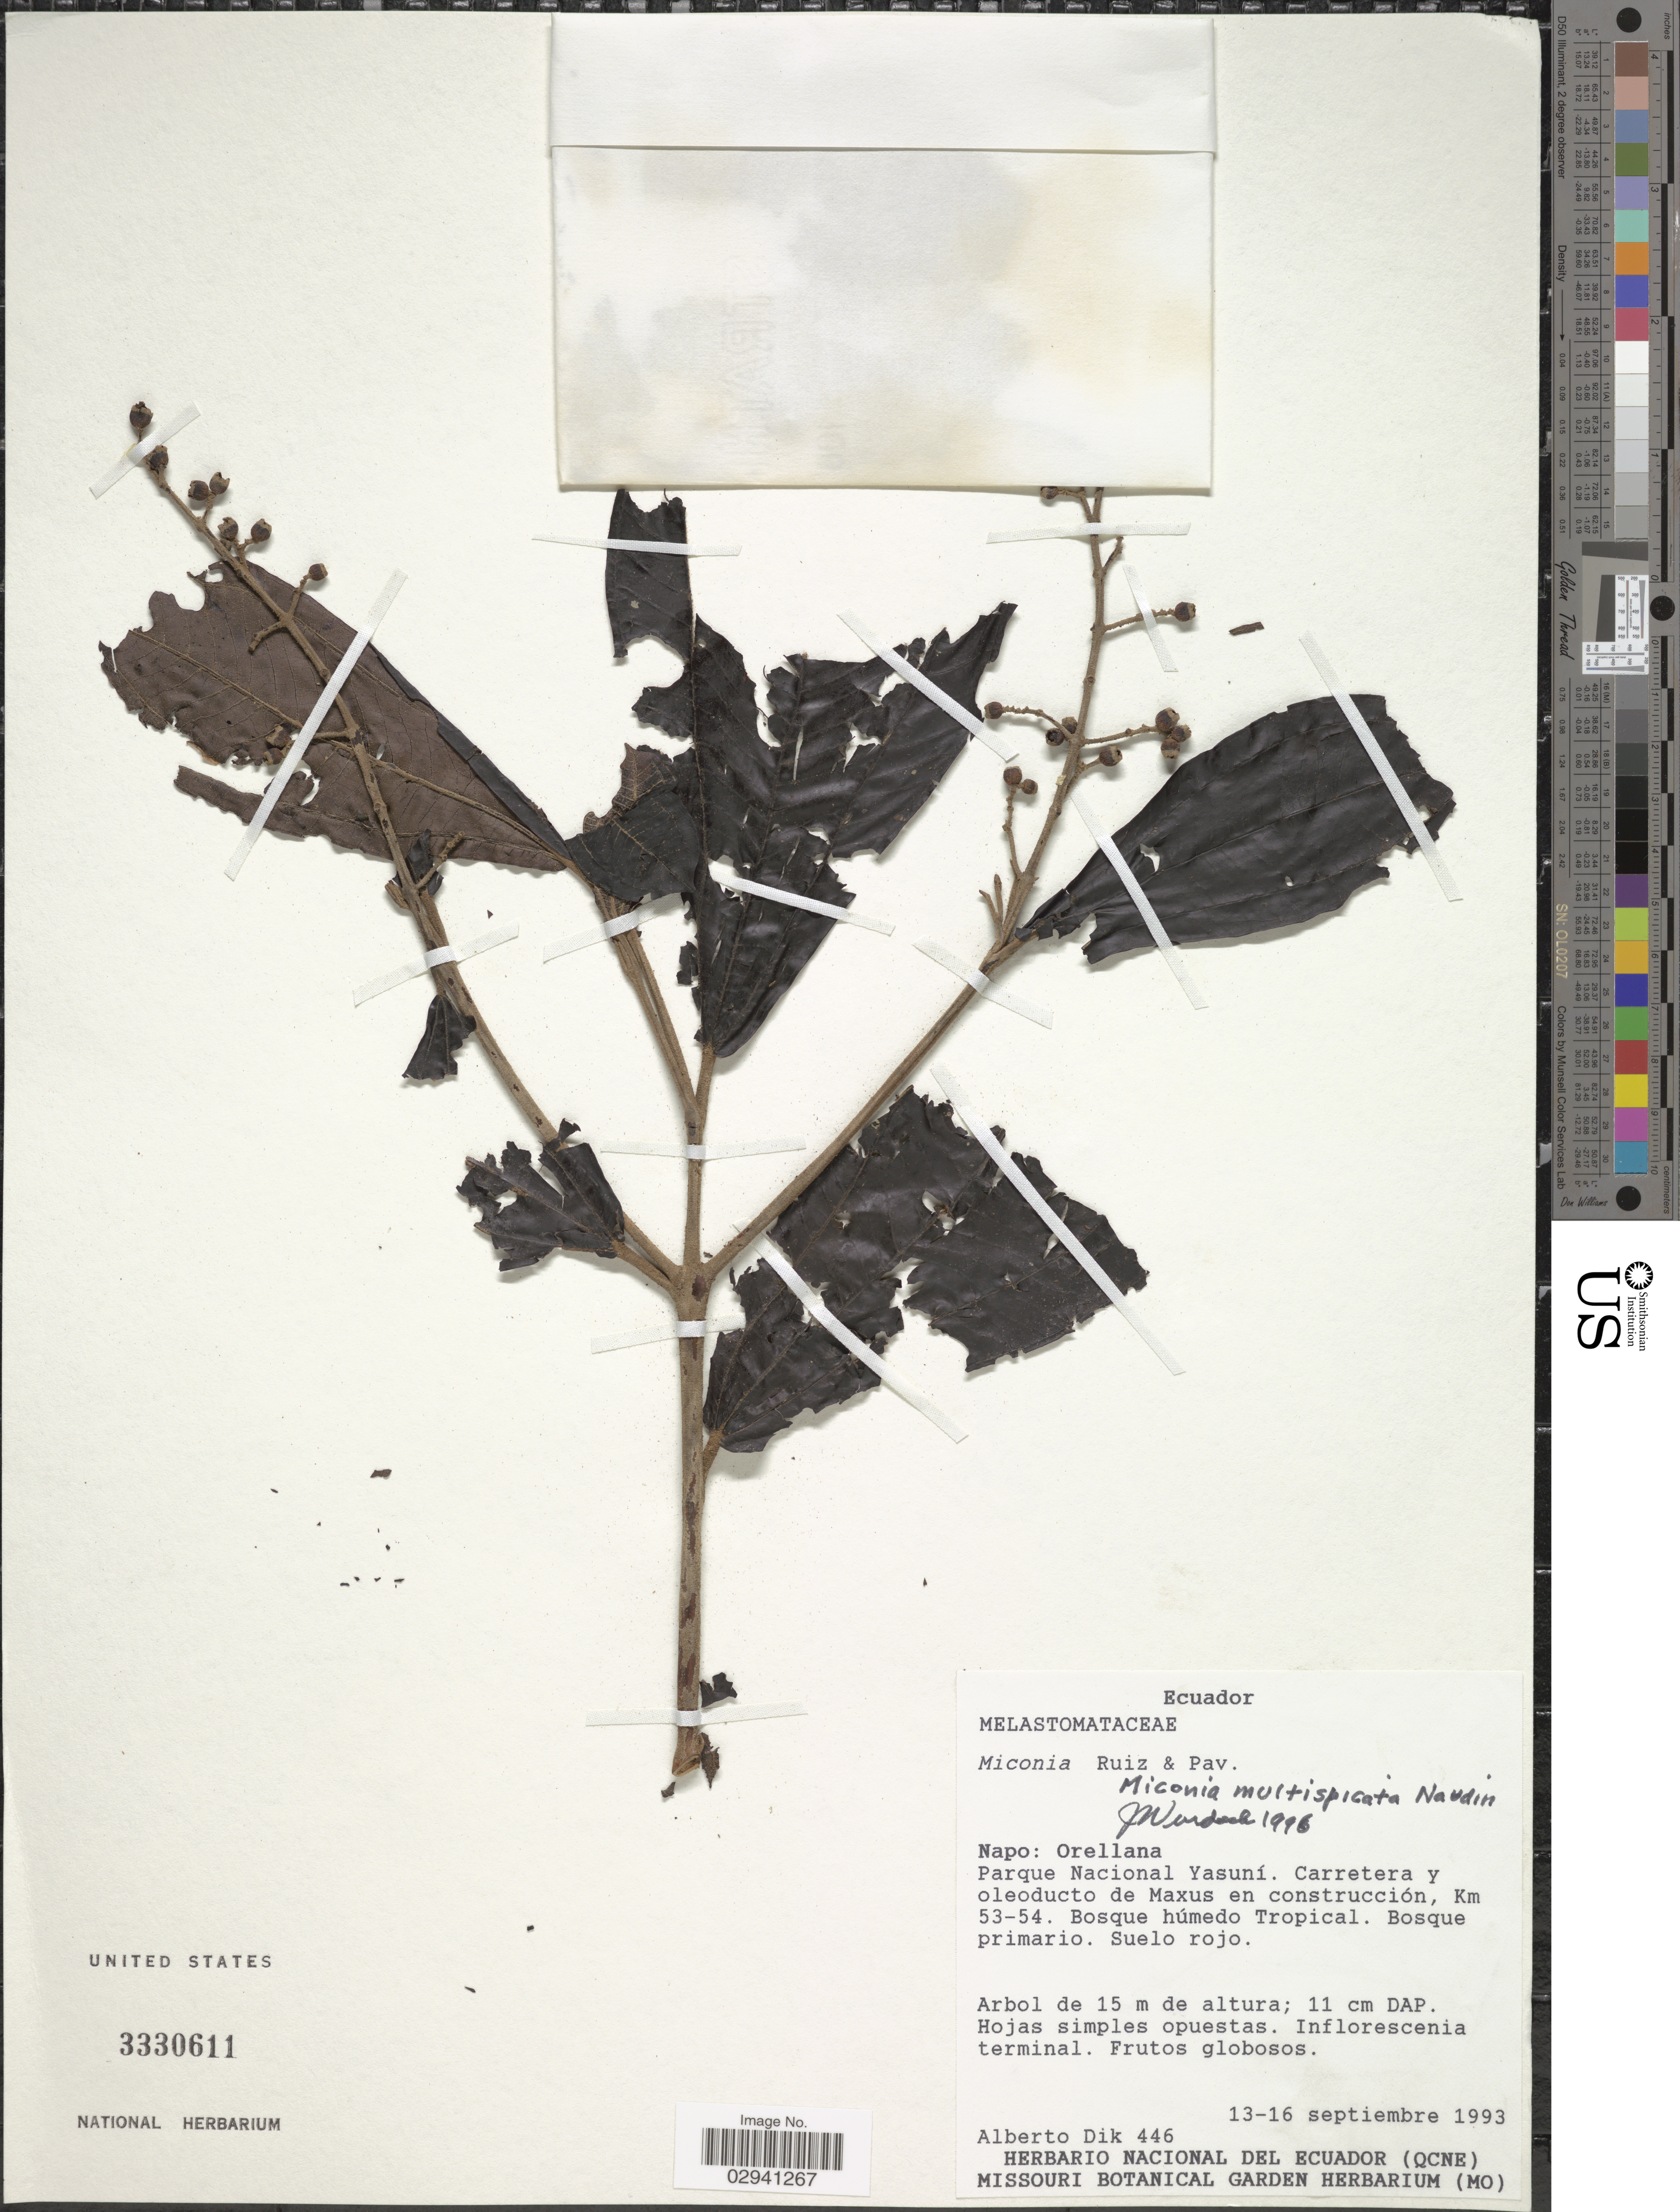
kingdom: Plantae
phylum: Tracheophyta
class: Magnoliopsida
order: Myrtales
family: Melastomataceae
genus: Miconia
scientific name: Miconia multispicata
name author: Naudin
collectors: A. Dik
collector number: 446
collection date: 1993-09-13/1993-09-16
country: Ecuador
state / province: Napo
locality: Napo: Aguarico. Parque Nacional Yasuní. Carretera y oleoducto de Maxus en construcción, Km 53-54.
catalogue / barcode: US 3330611